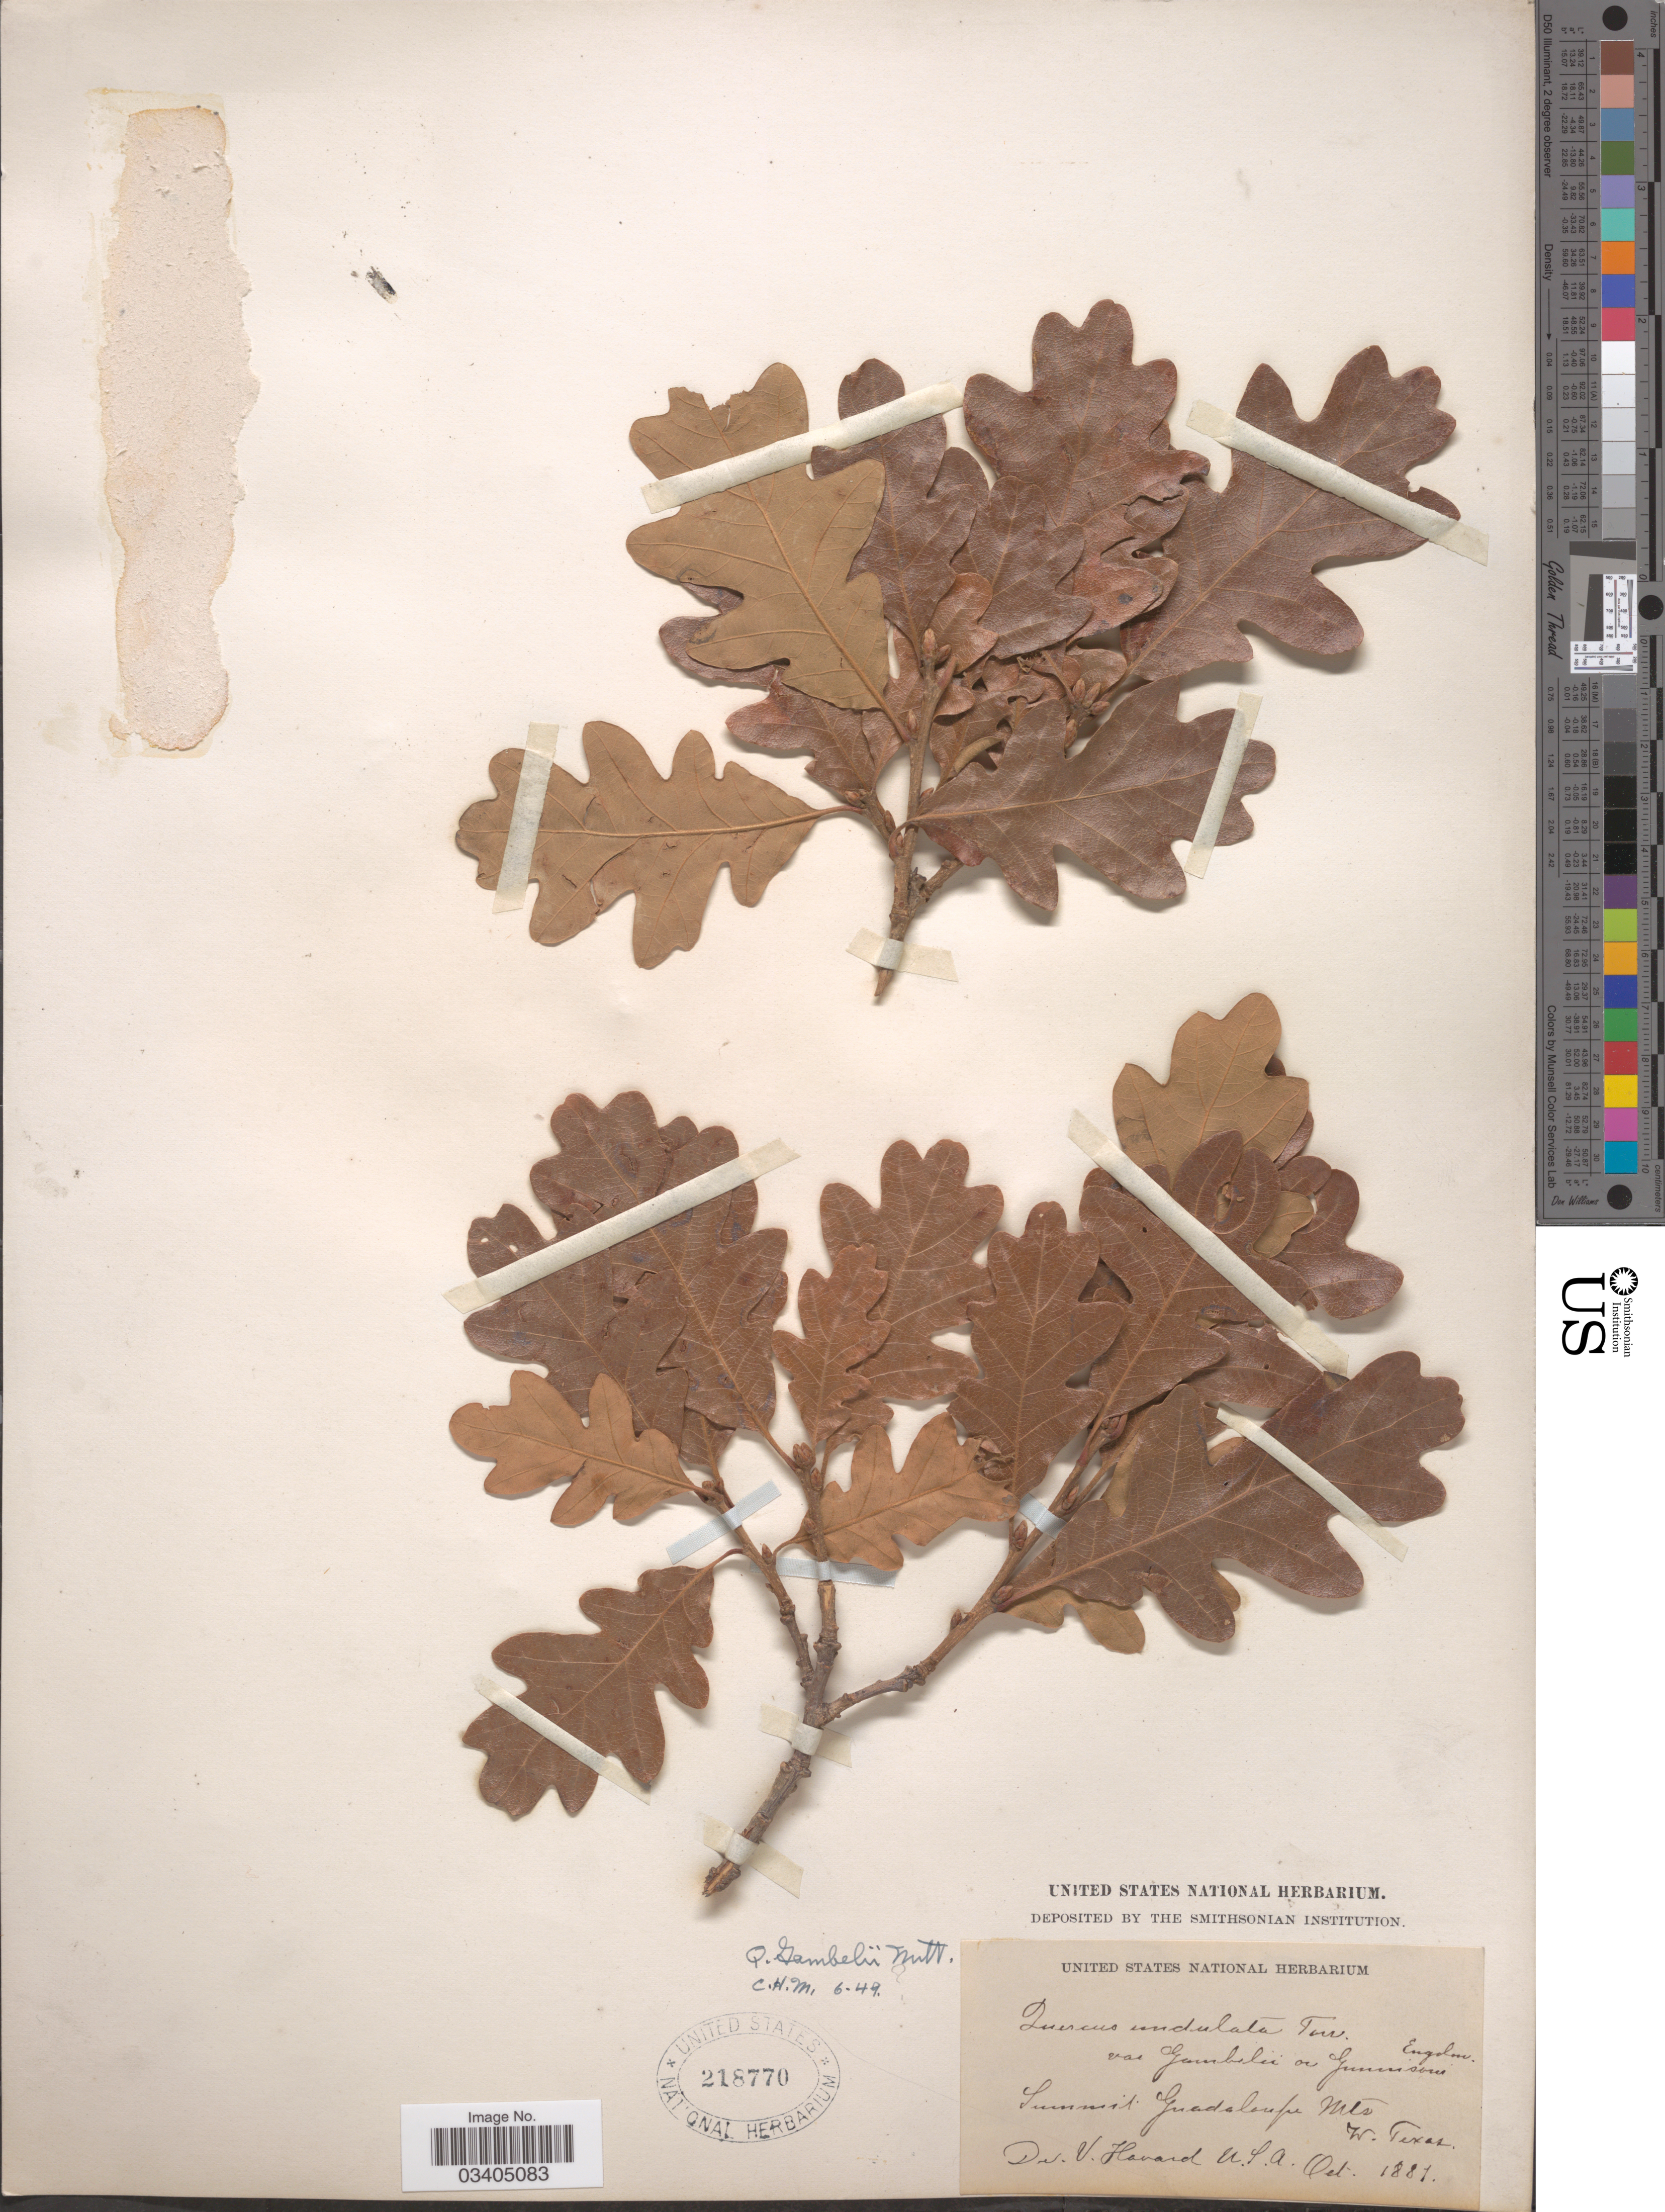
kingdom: Plantae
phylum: Tracheophyta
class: Magnoliopsida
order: Fagales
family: Fagaceae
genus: Quercus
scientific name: Quercus gambelii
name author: Nutt.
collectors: V. Havard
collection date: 1881-10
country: United States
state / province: Texas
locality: Summit Guadalupe Mts. W. Texas.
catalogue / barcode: US 218770